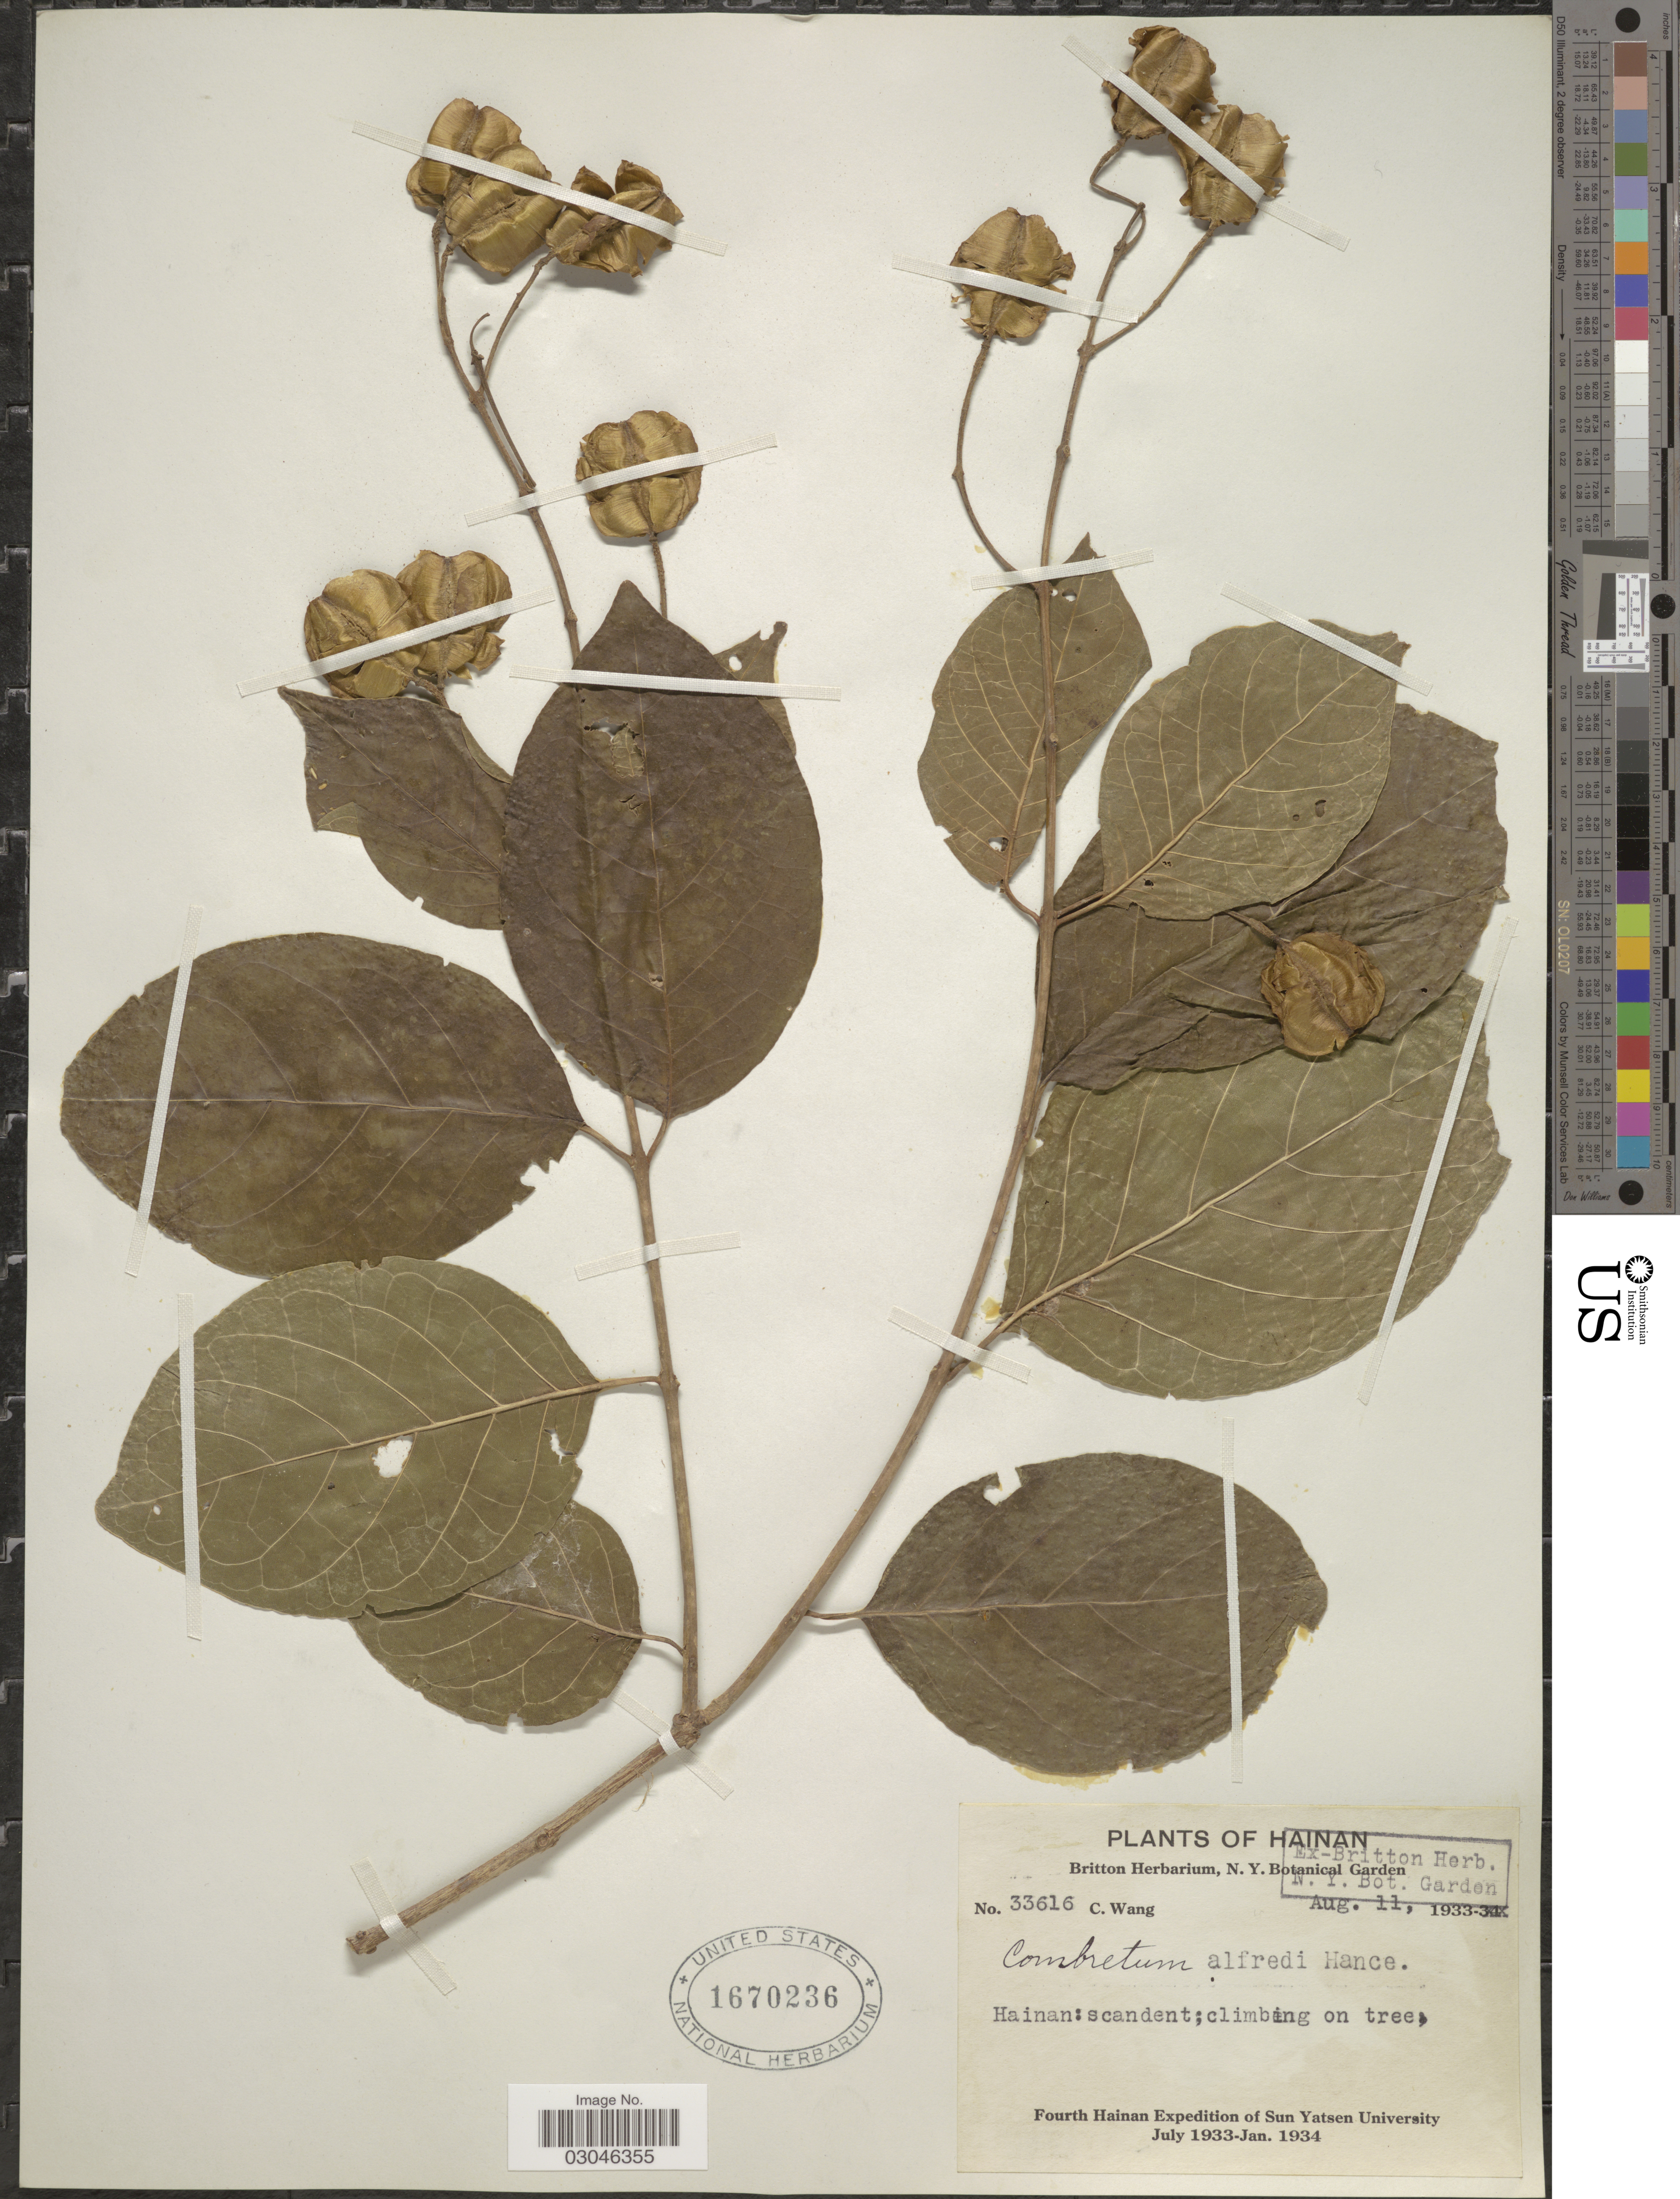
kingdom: Plantae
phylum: Tracheophyta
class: Magnoliopsida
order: Myrtales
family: Combretaceae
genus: Combretum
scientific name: Combretum alfredii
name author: Hance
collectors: C. Wang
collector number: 33616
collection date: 1933-08-11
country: China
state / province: Hainan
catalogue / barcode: US 1670236